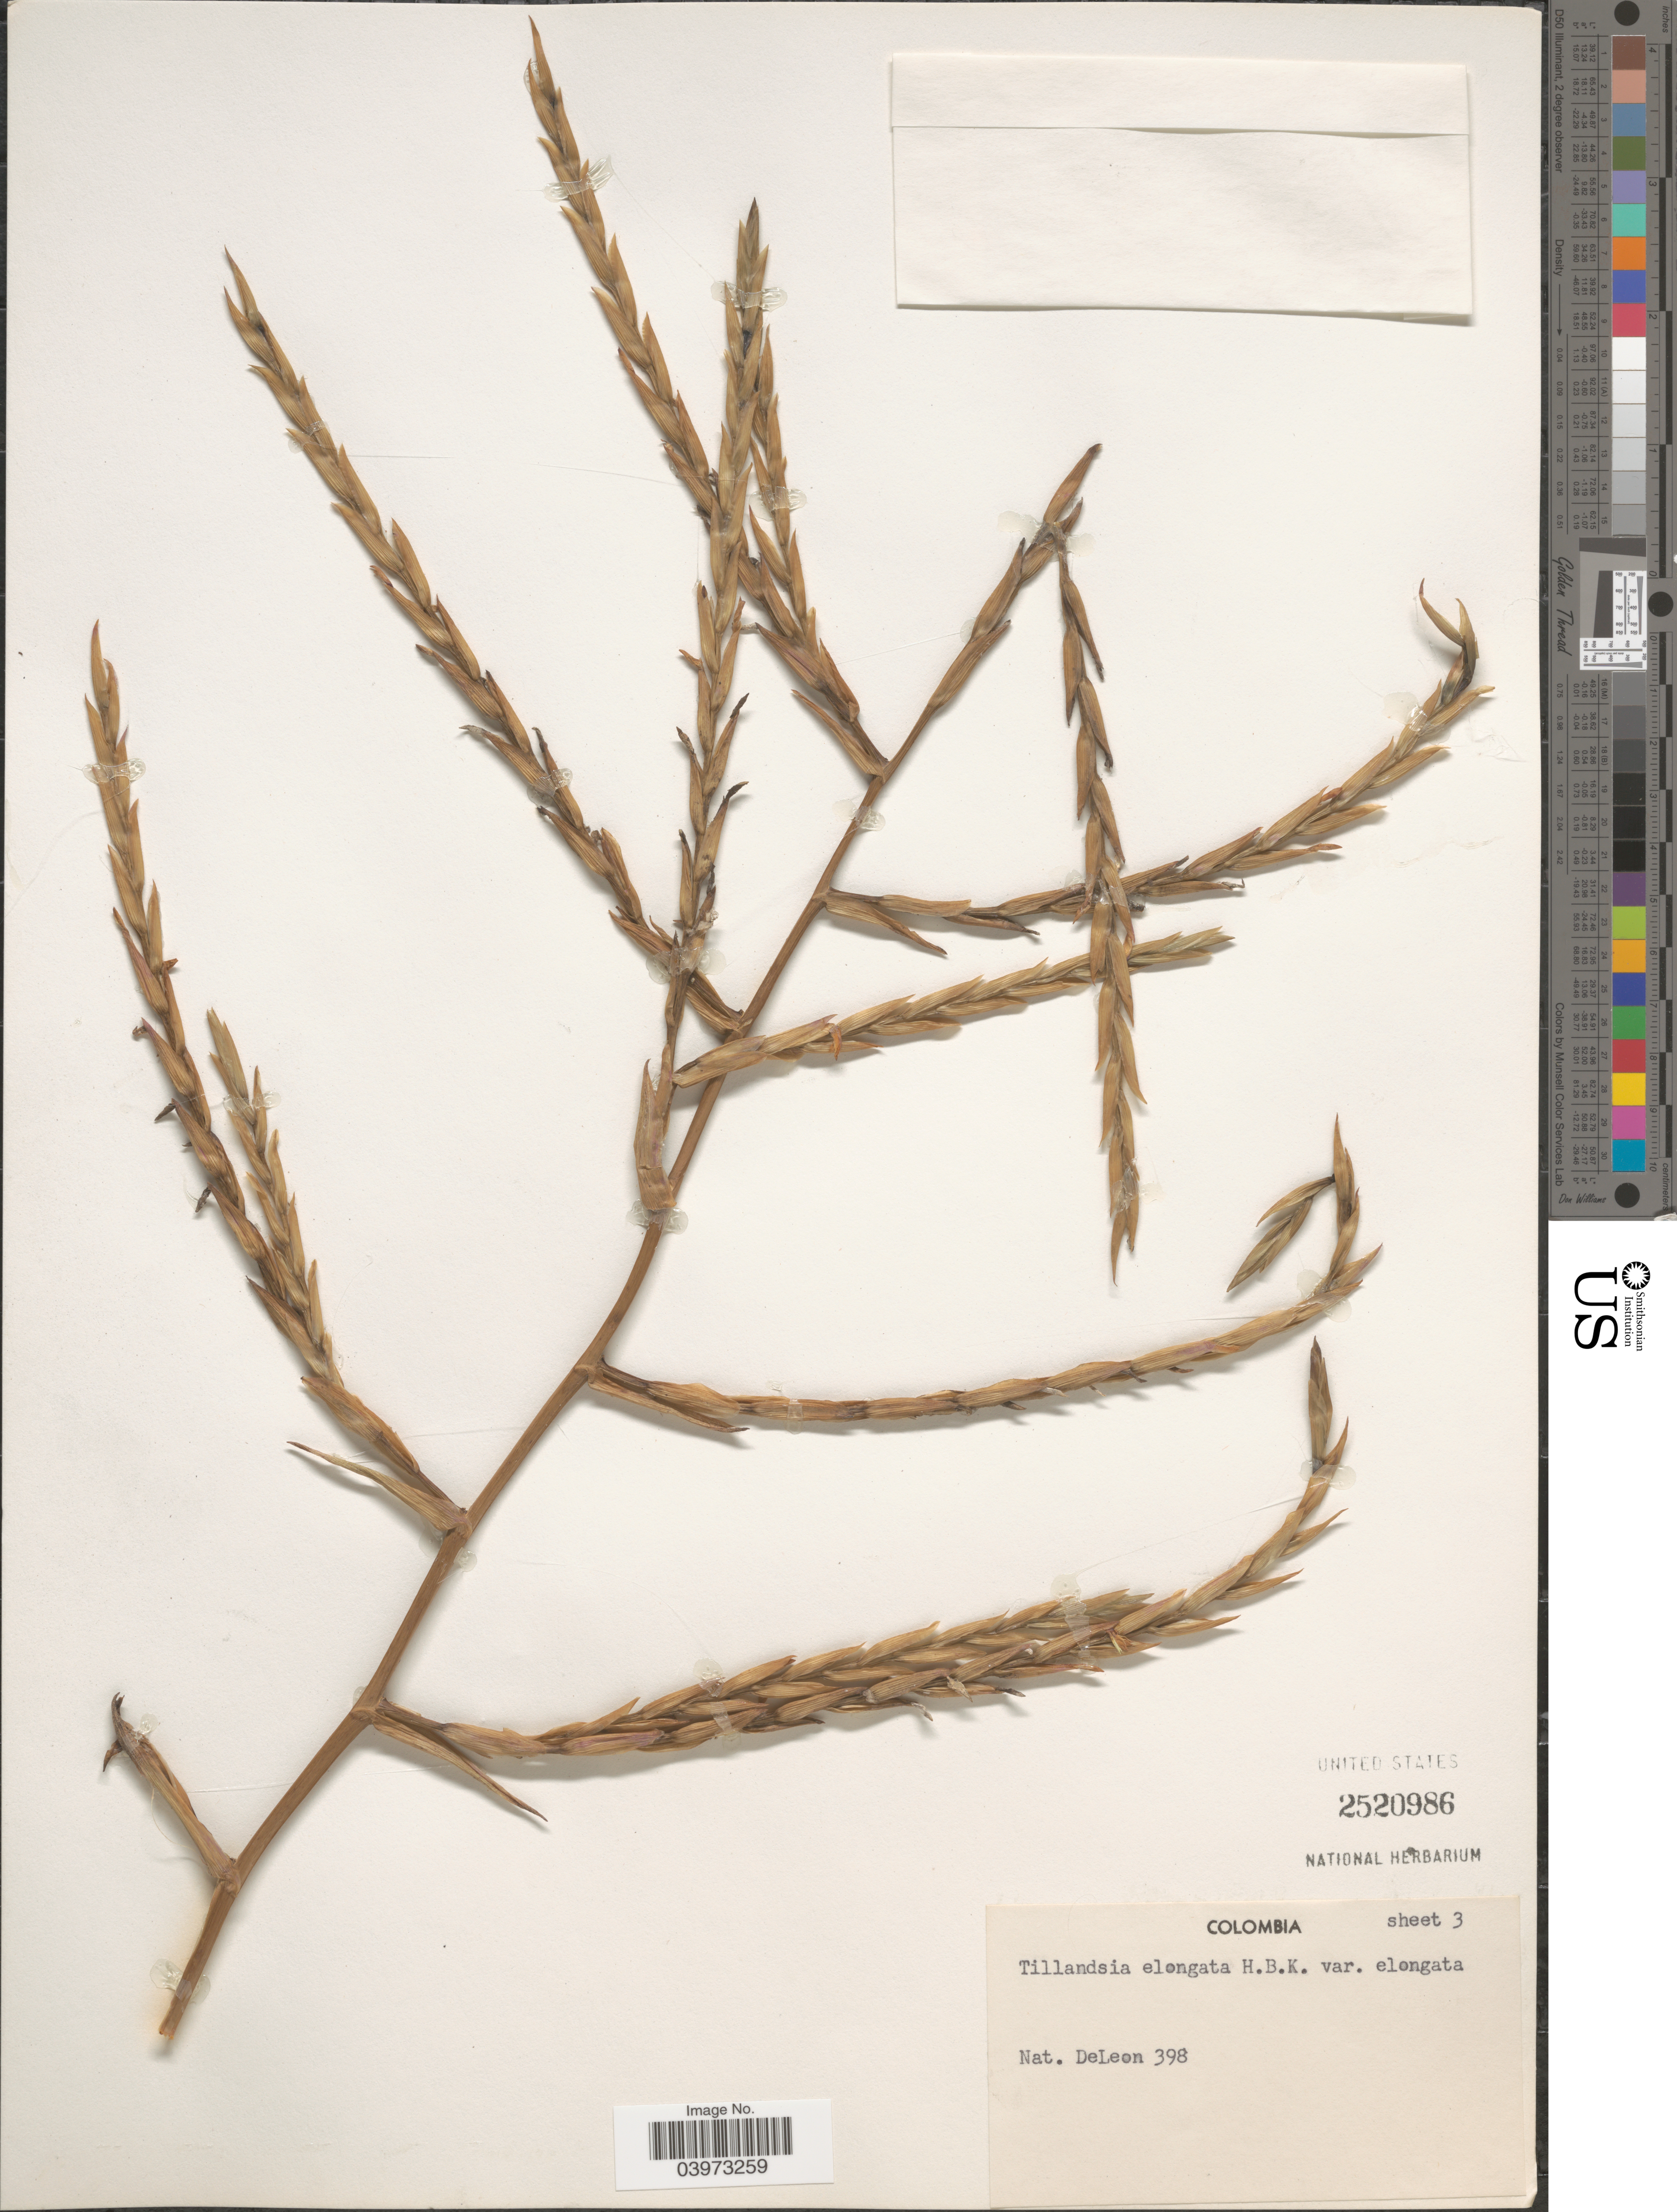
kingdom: Plantae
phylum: Tracheophyta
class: Liliopsida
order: Poales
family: Bromeliaceae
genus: Tillandsia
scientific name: Tillandsia elongata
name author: Kunth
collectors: N. J. DeLeon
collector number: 398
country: Colombia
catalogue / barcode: US 2520986